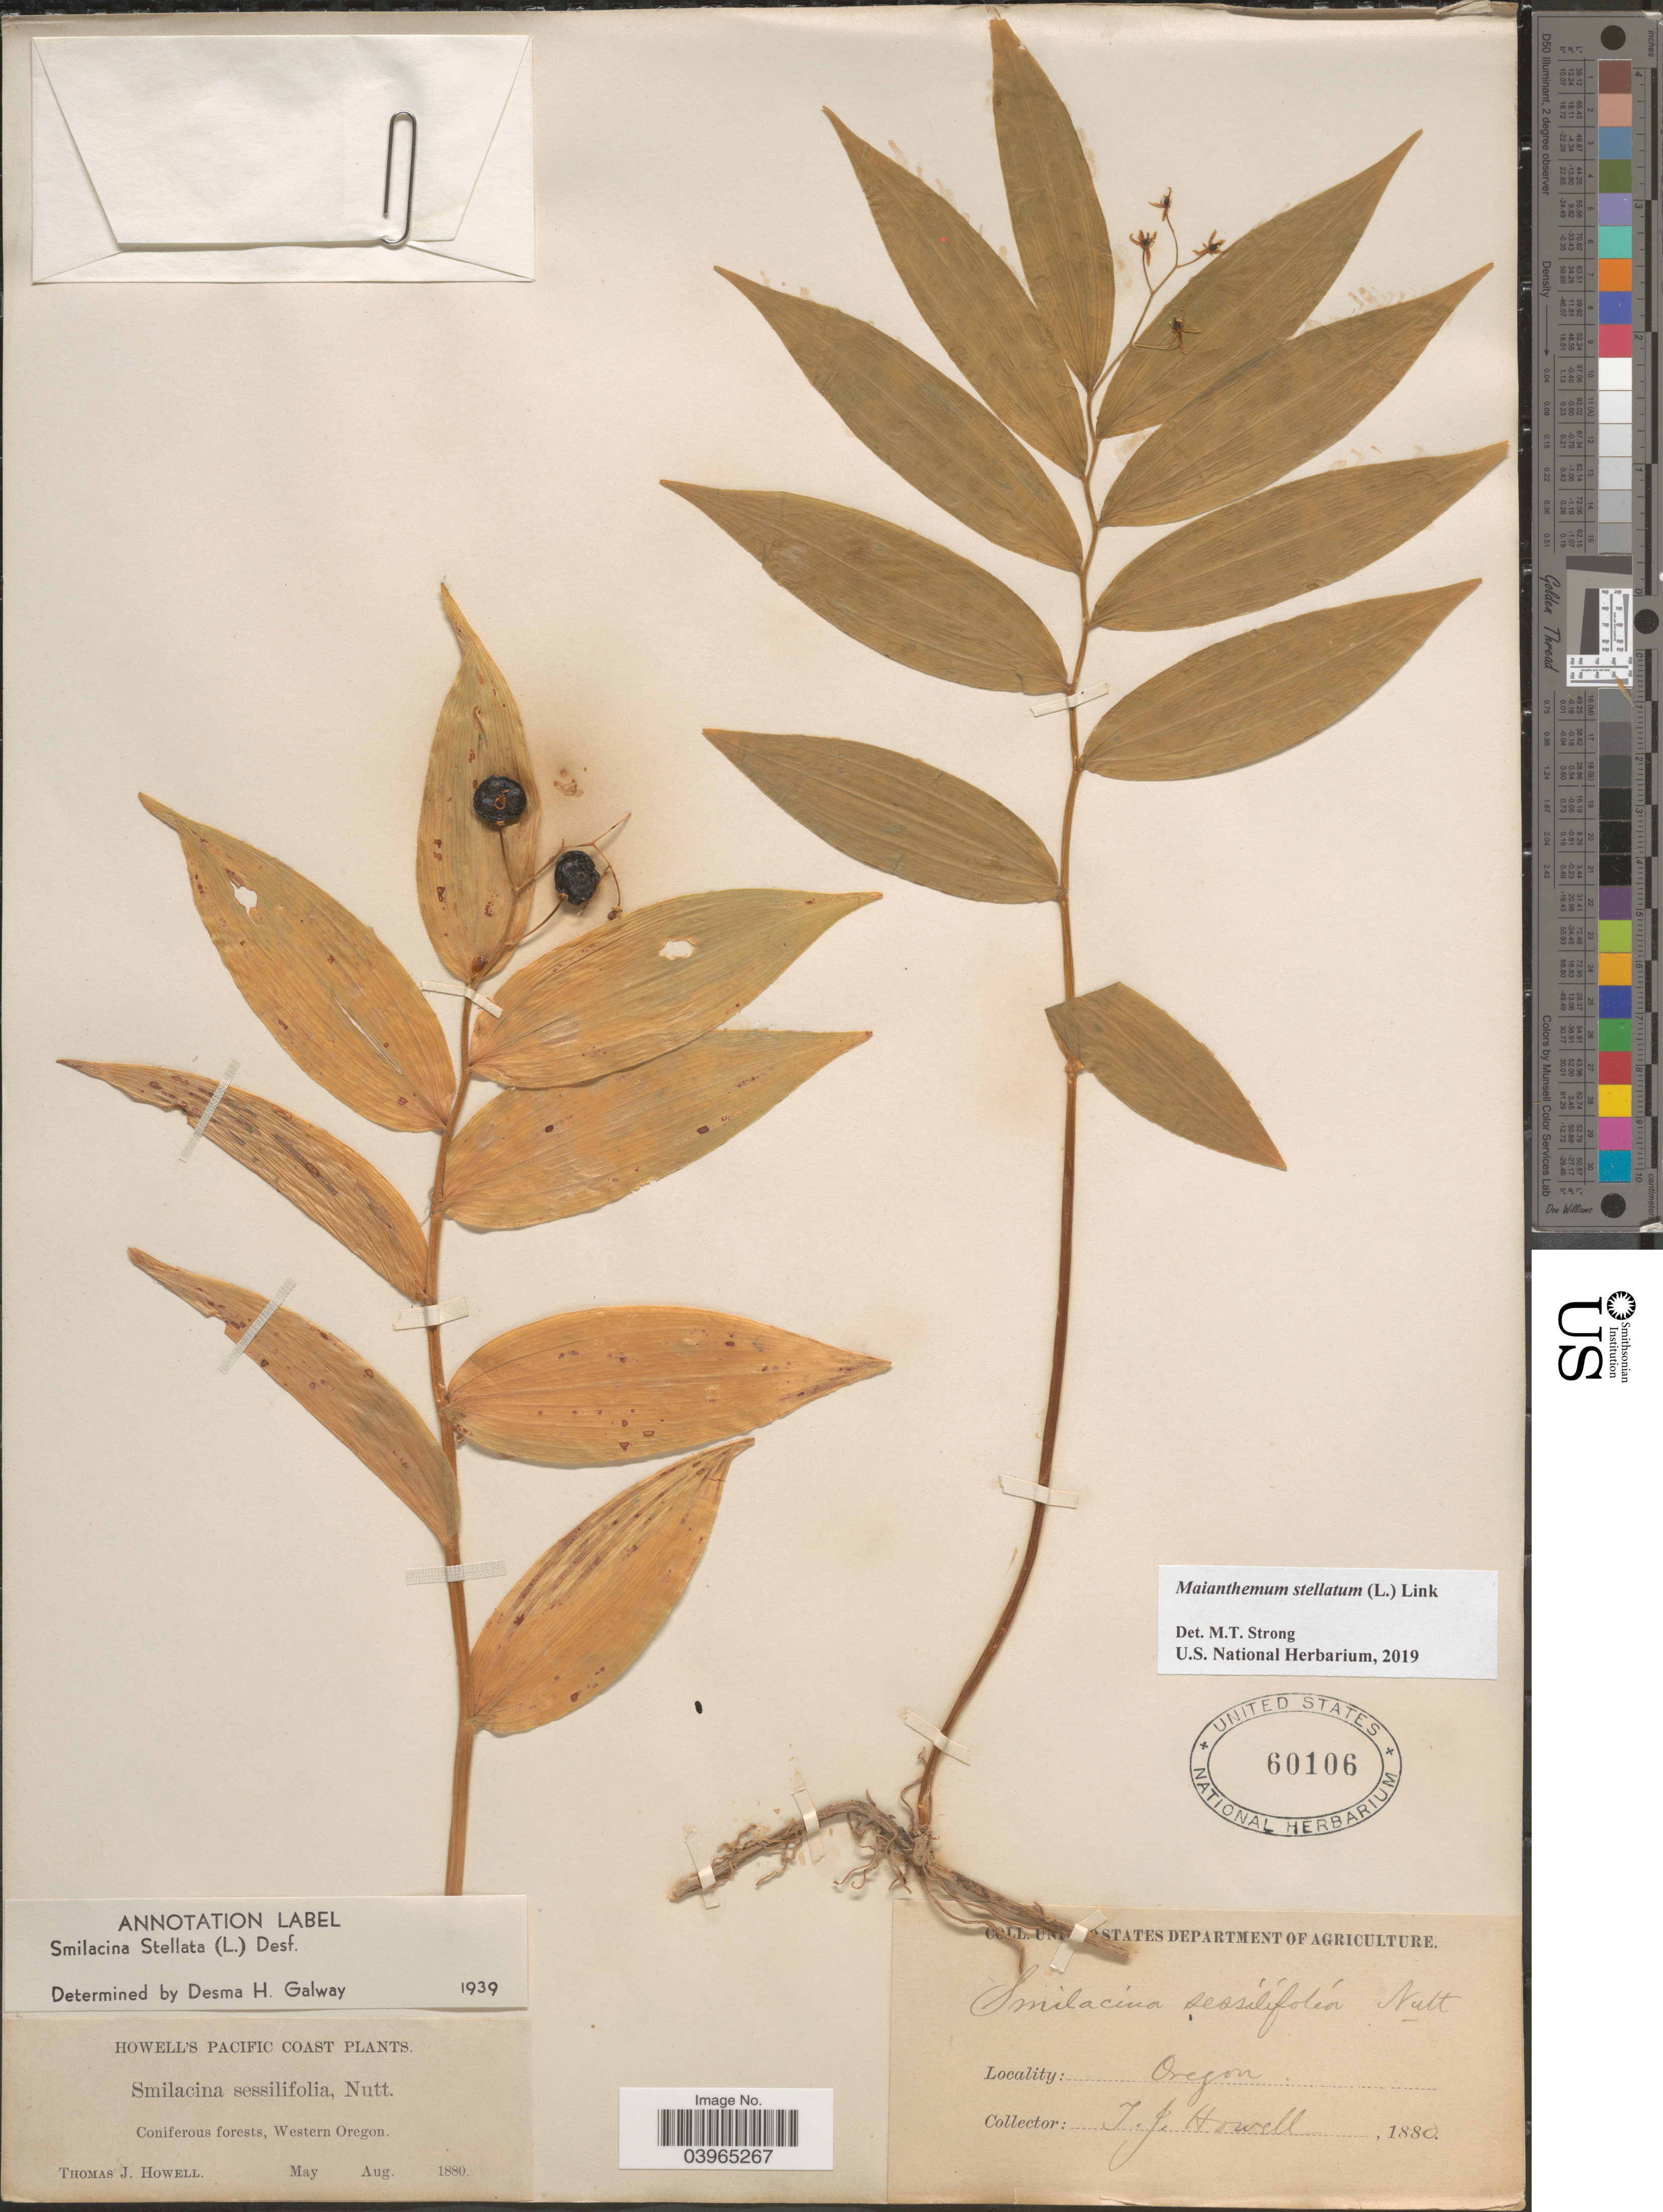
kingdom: Plantae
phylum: Tracheophyta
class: Liliopsida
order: Asparagales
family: Asparagaceae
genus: Maianthemum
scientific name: Maianthemum stellatum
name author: (L.) Link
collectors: T. J. Howell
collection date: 1880-05/1880-08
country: United States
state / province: Oregon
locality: Pacific Coast. Coniferous forests, Western Oregon.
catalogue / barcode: US 60106